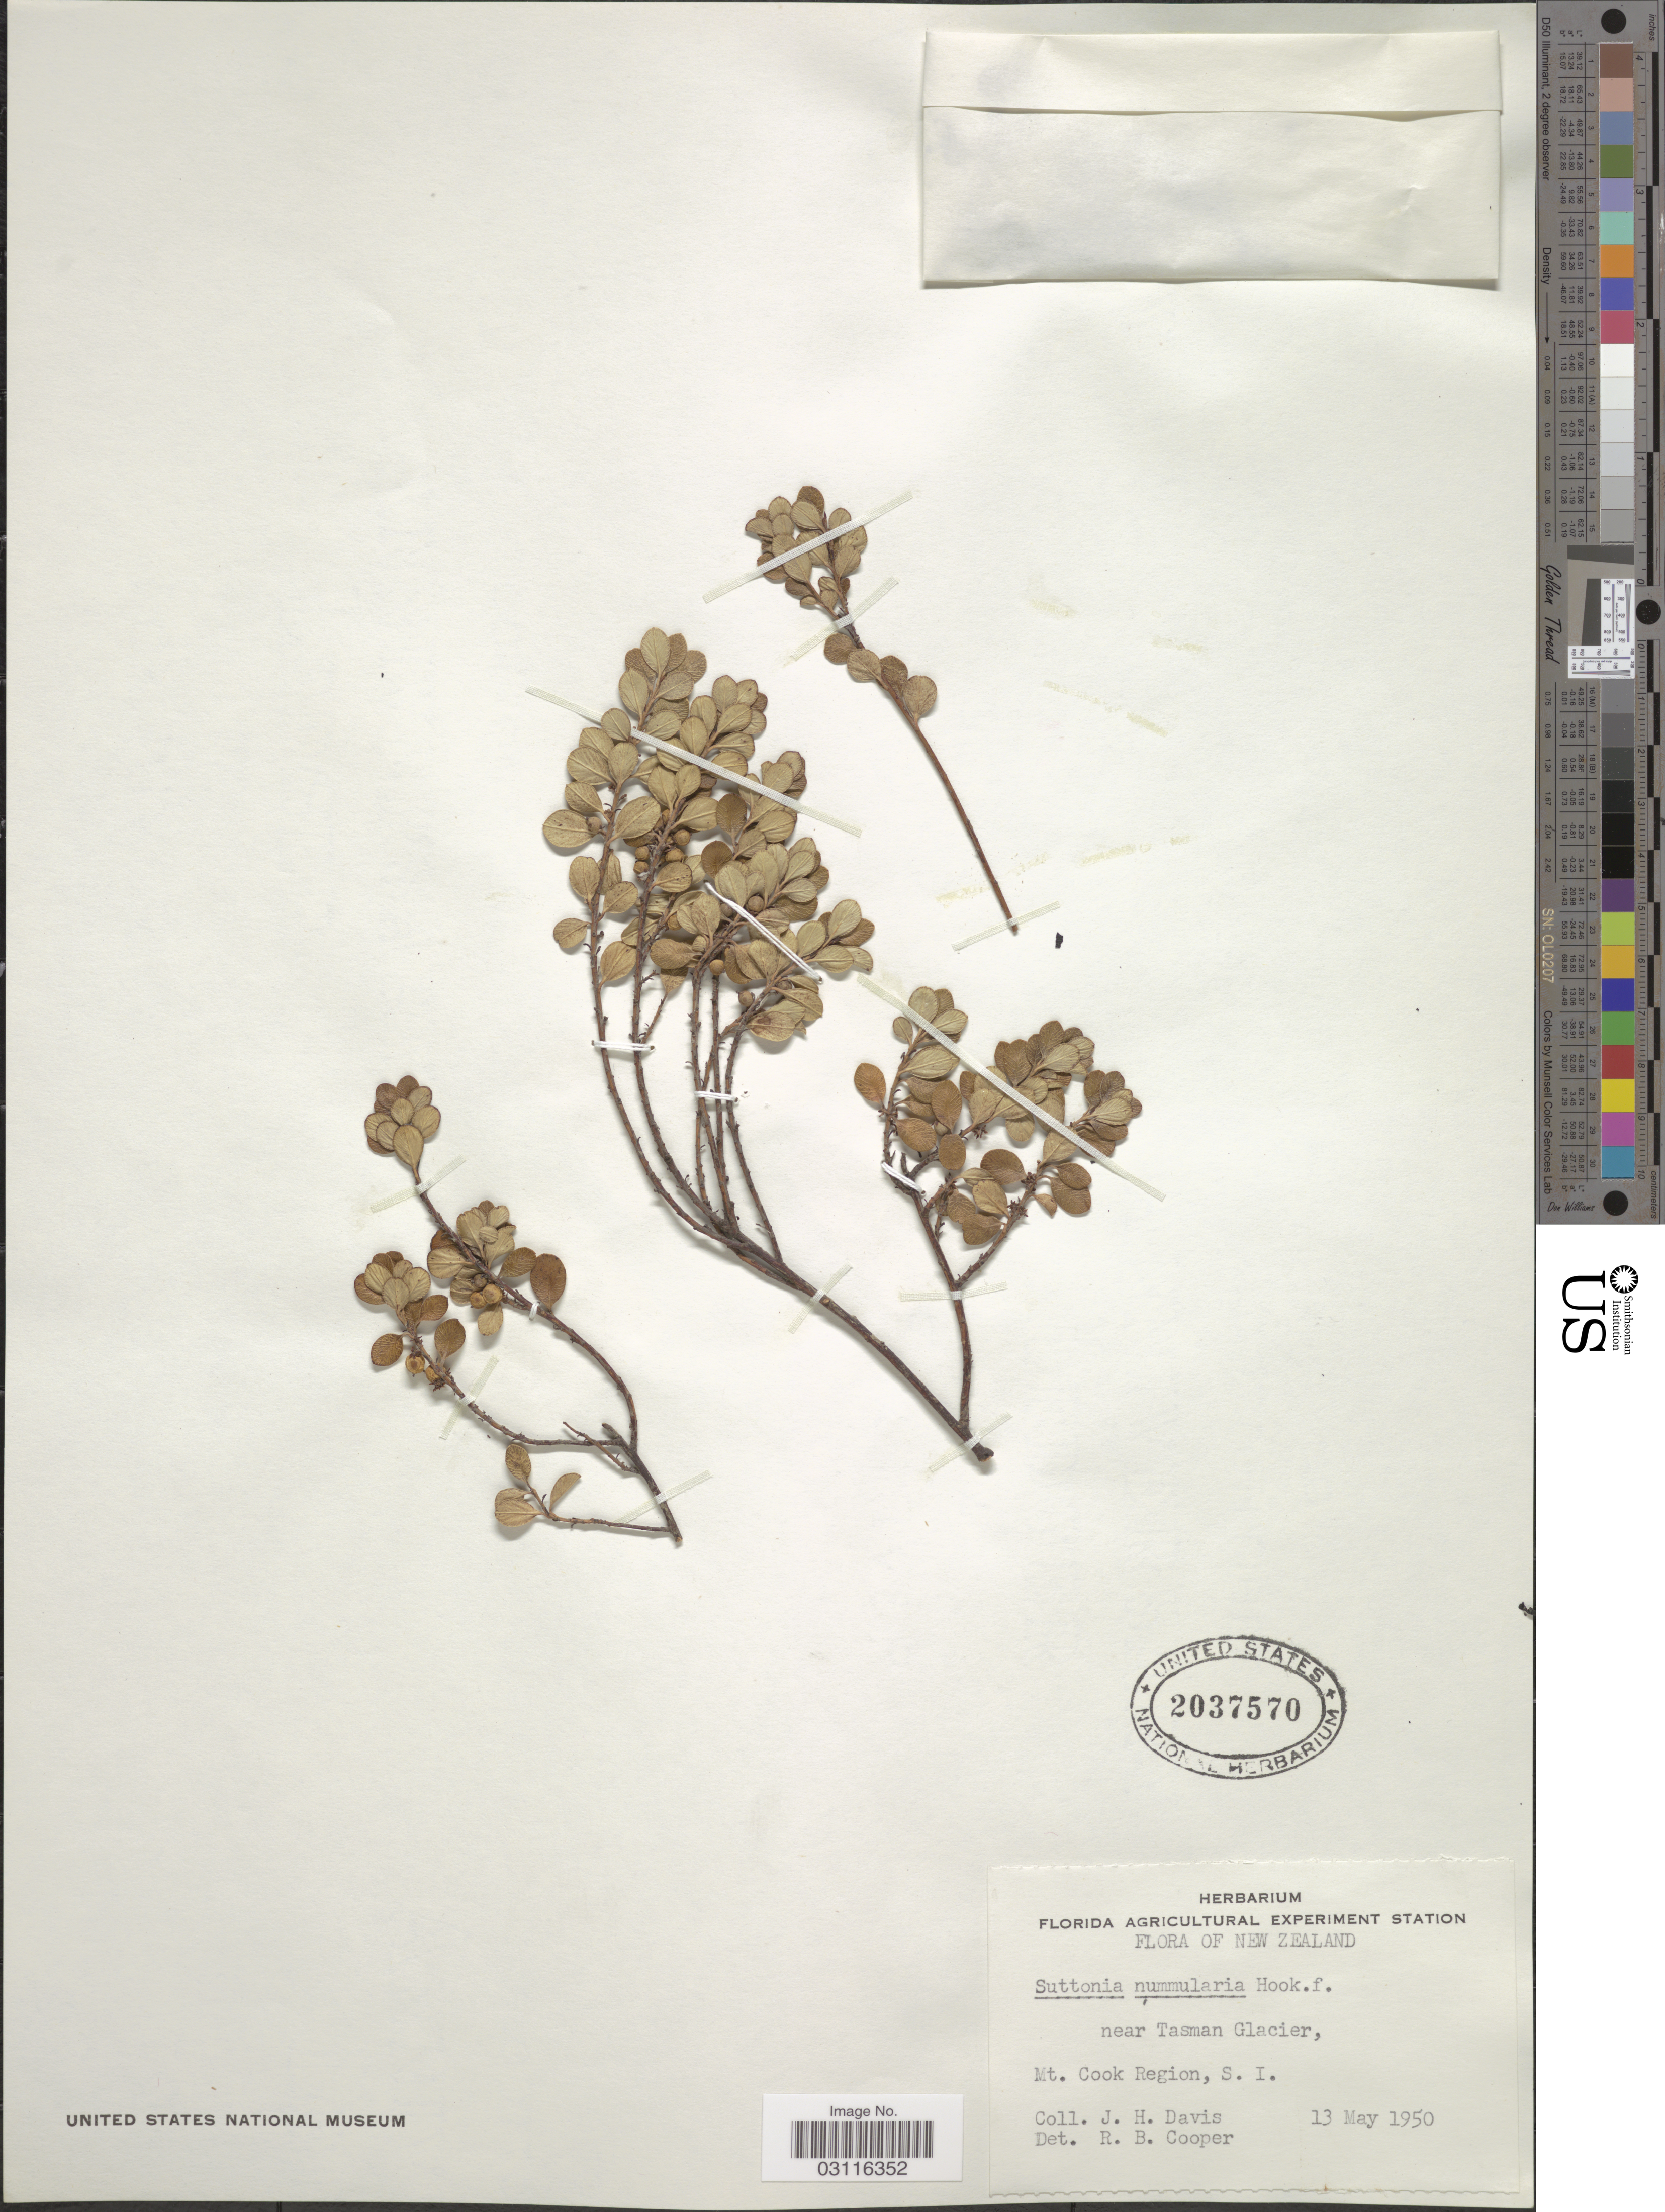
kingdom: Plantae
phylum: Tracheophyta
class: Magnoliopsida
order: Ericales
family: Primulaceae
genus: Suttonia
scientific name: Suttonia nummularia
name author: Hook. f.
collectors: J. Davis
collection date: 1950-05-13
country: New Zealand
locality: Near Tasman Glacier, Mt. Cook Region, S. I.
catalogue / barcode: US 2037570